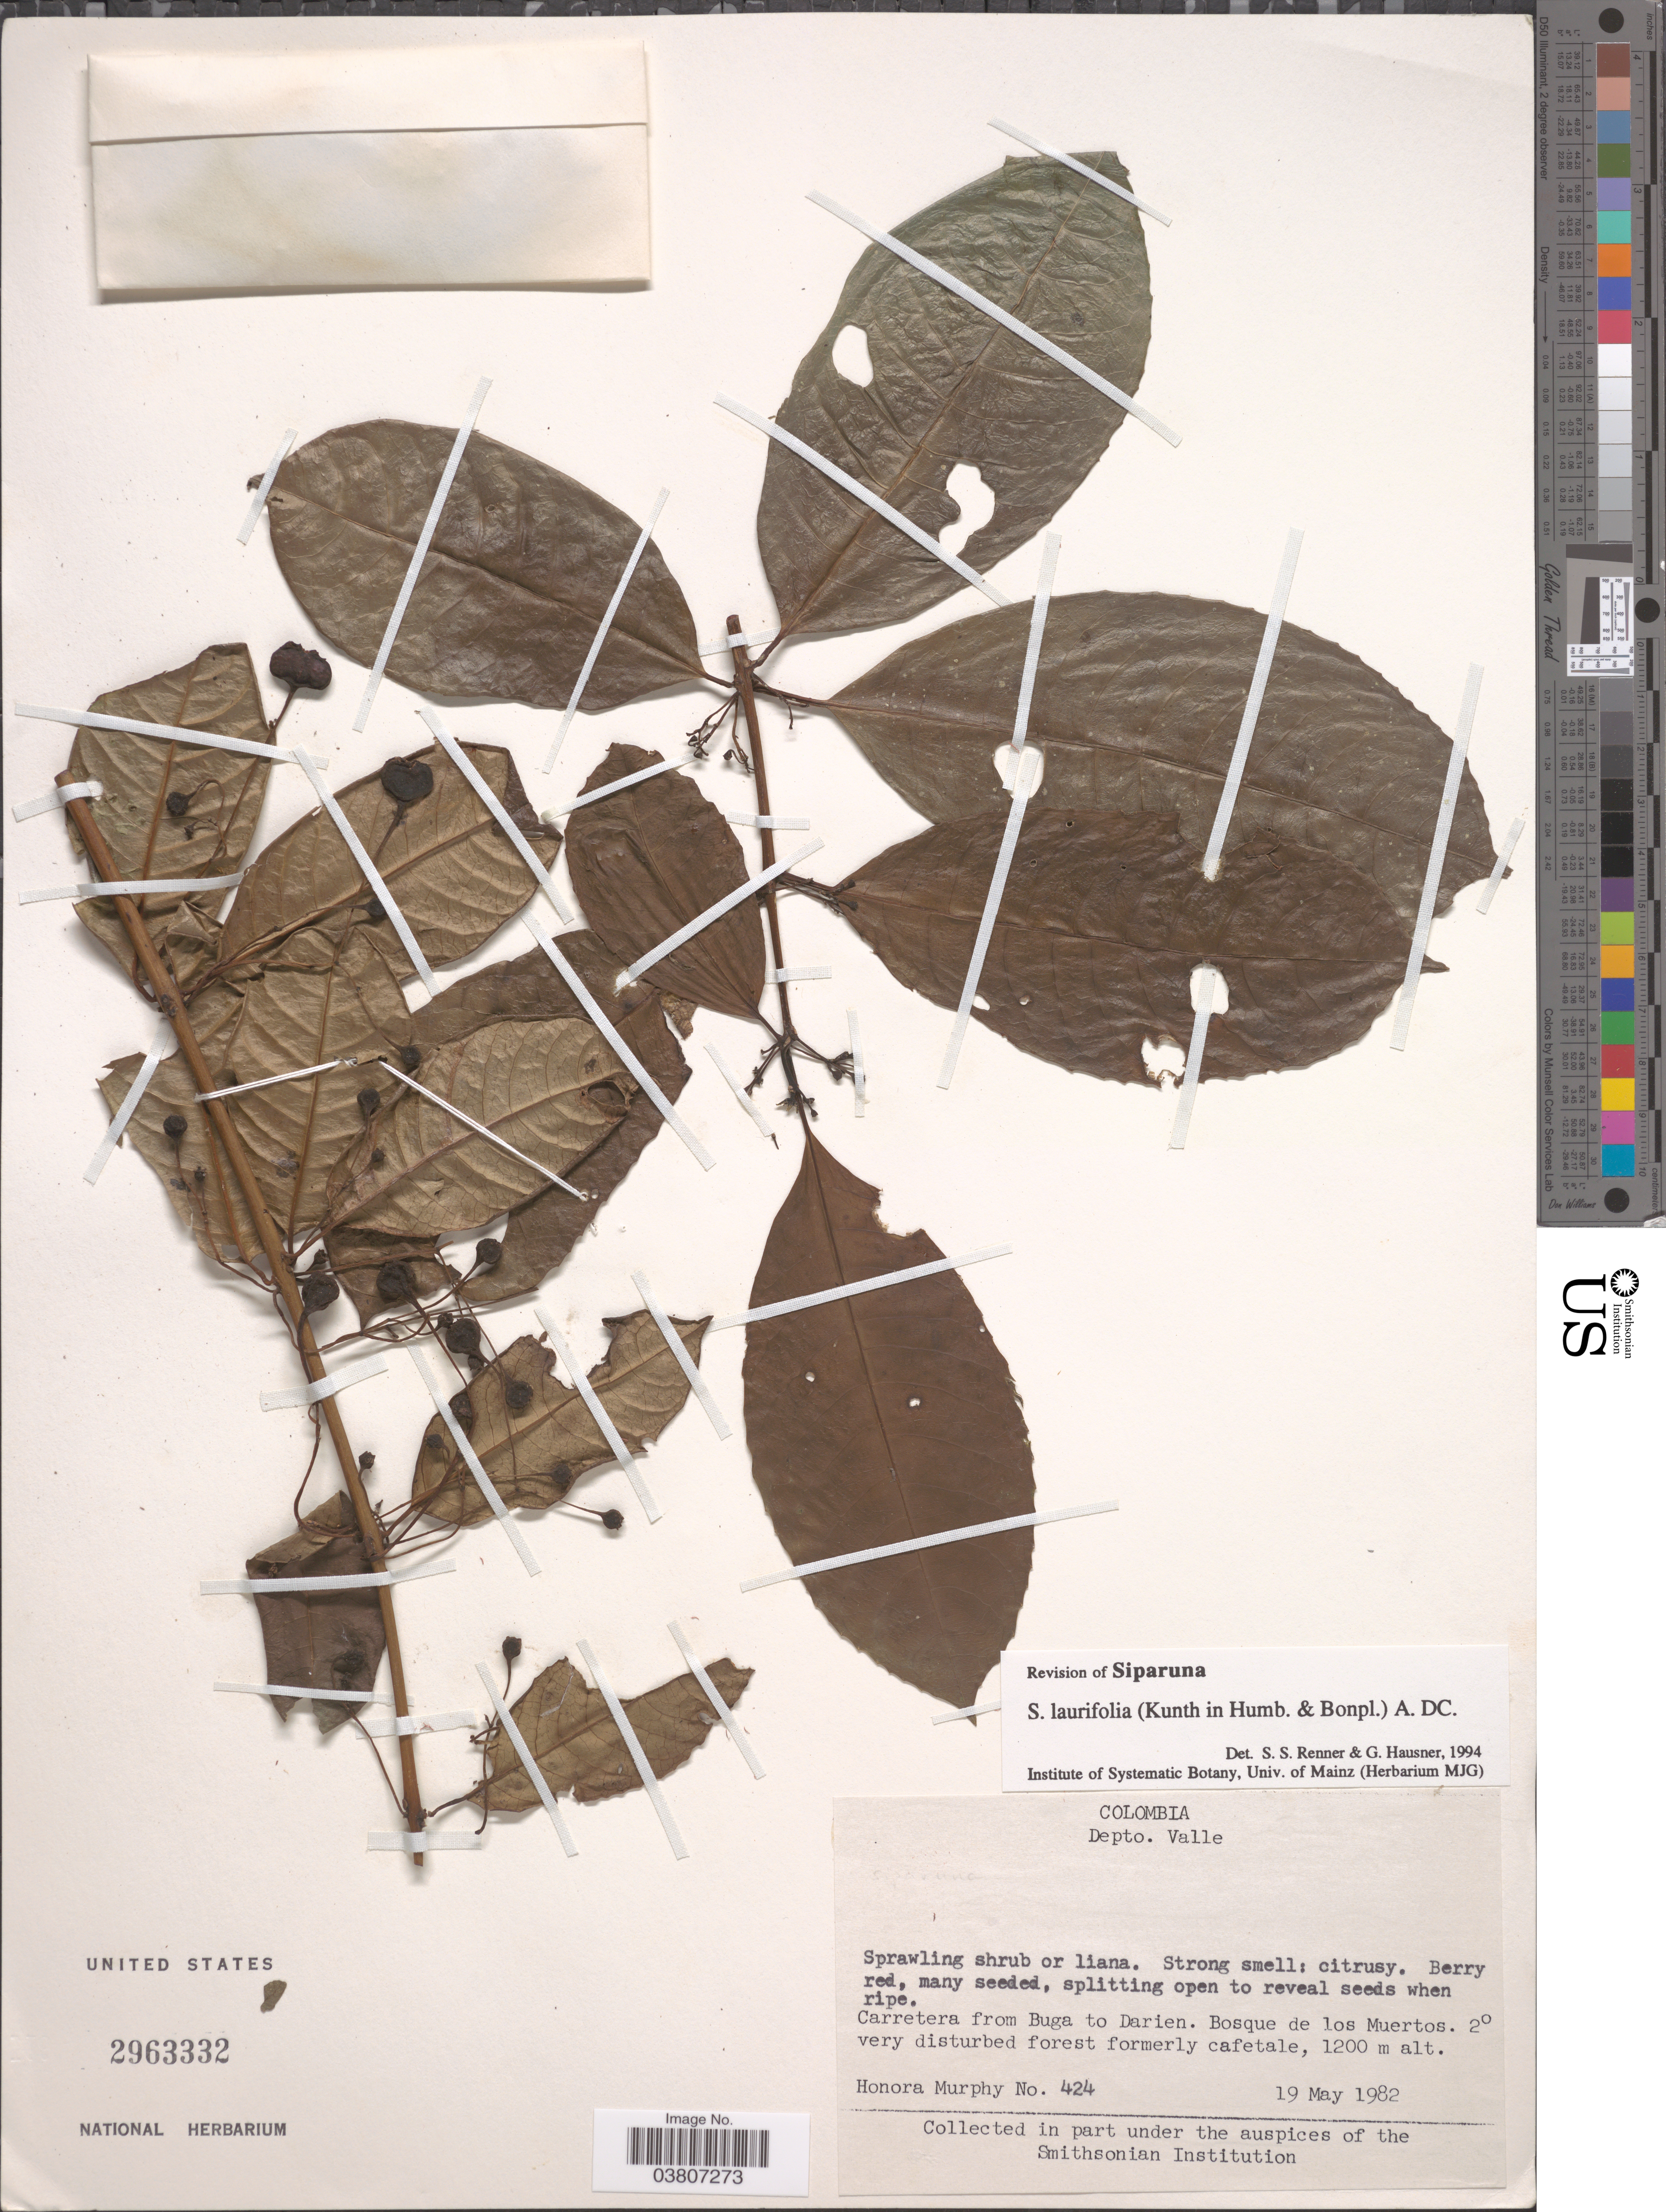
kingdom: Plantae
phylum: Tracheophyta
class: Magnoliopsida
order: Laurales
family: Siparunaceae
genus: Siparuna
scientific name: Siparuna laurifolia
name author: (Kunth) A. DC.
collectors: H. Murphy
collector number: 424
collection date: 1982-05-19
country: Colombia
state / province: Valle del Cauca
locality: Depto. Valle. Carretera from Buga to Darien. Bosque de los Muertos.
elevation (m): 1200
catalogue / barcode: US 2963332